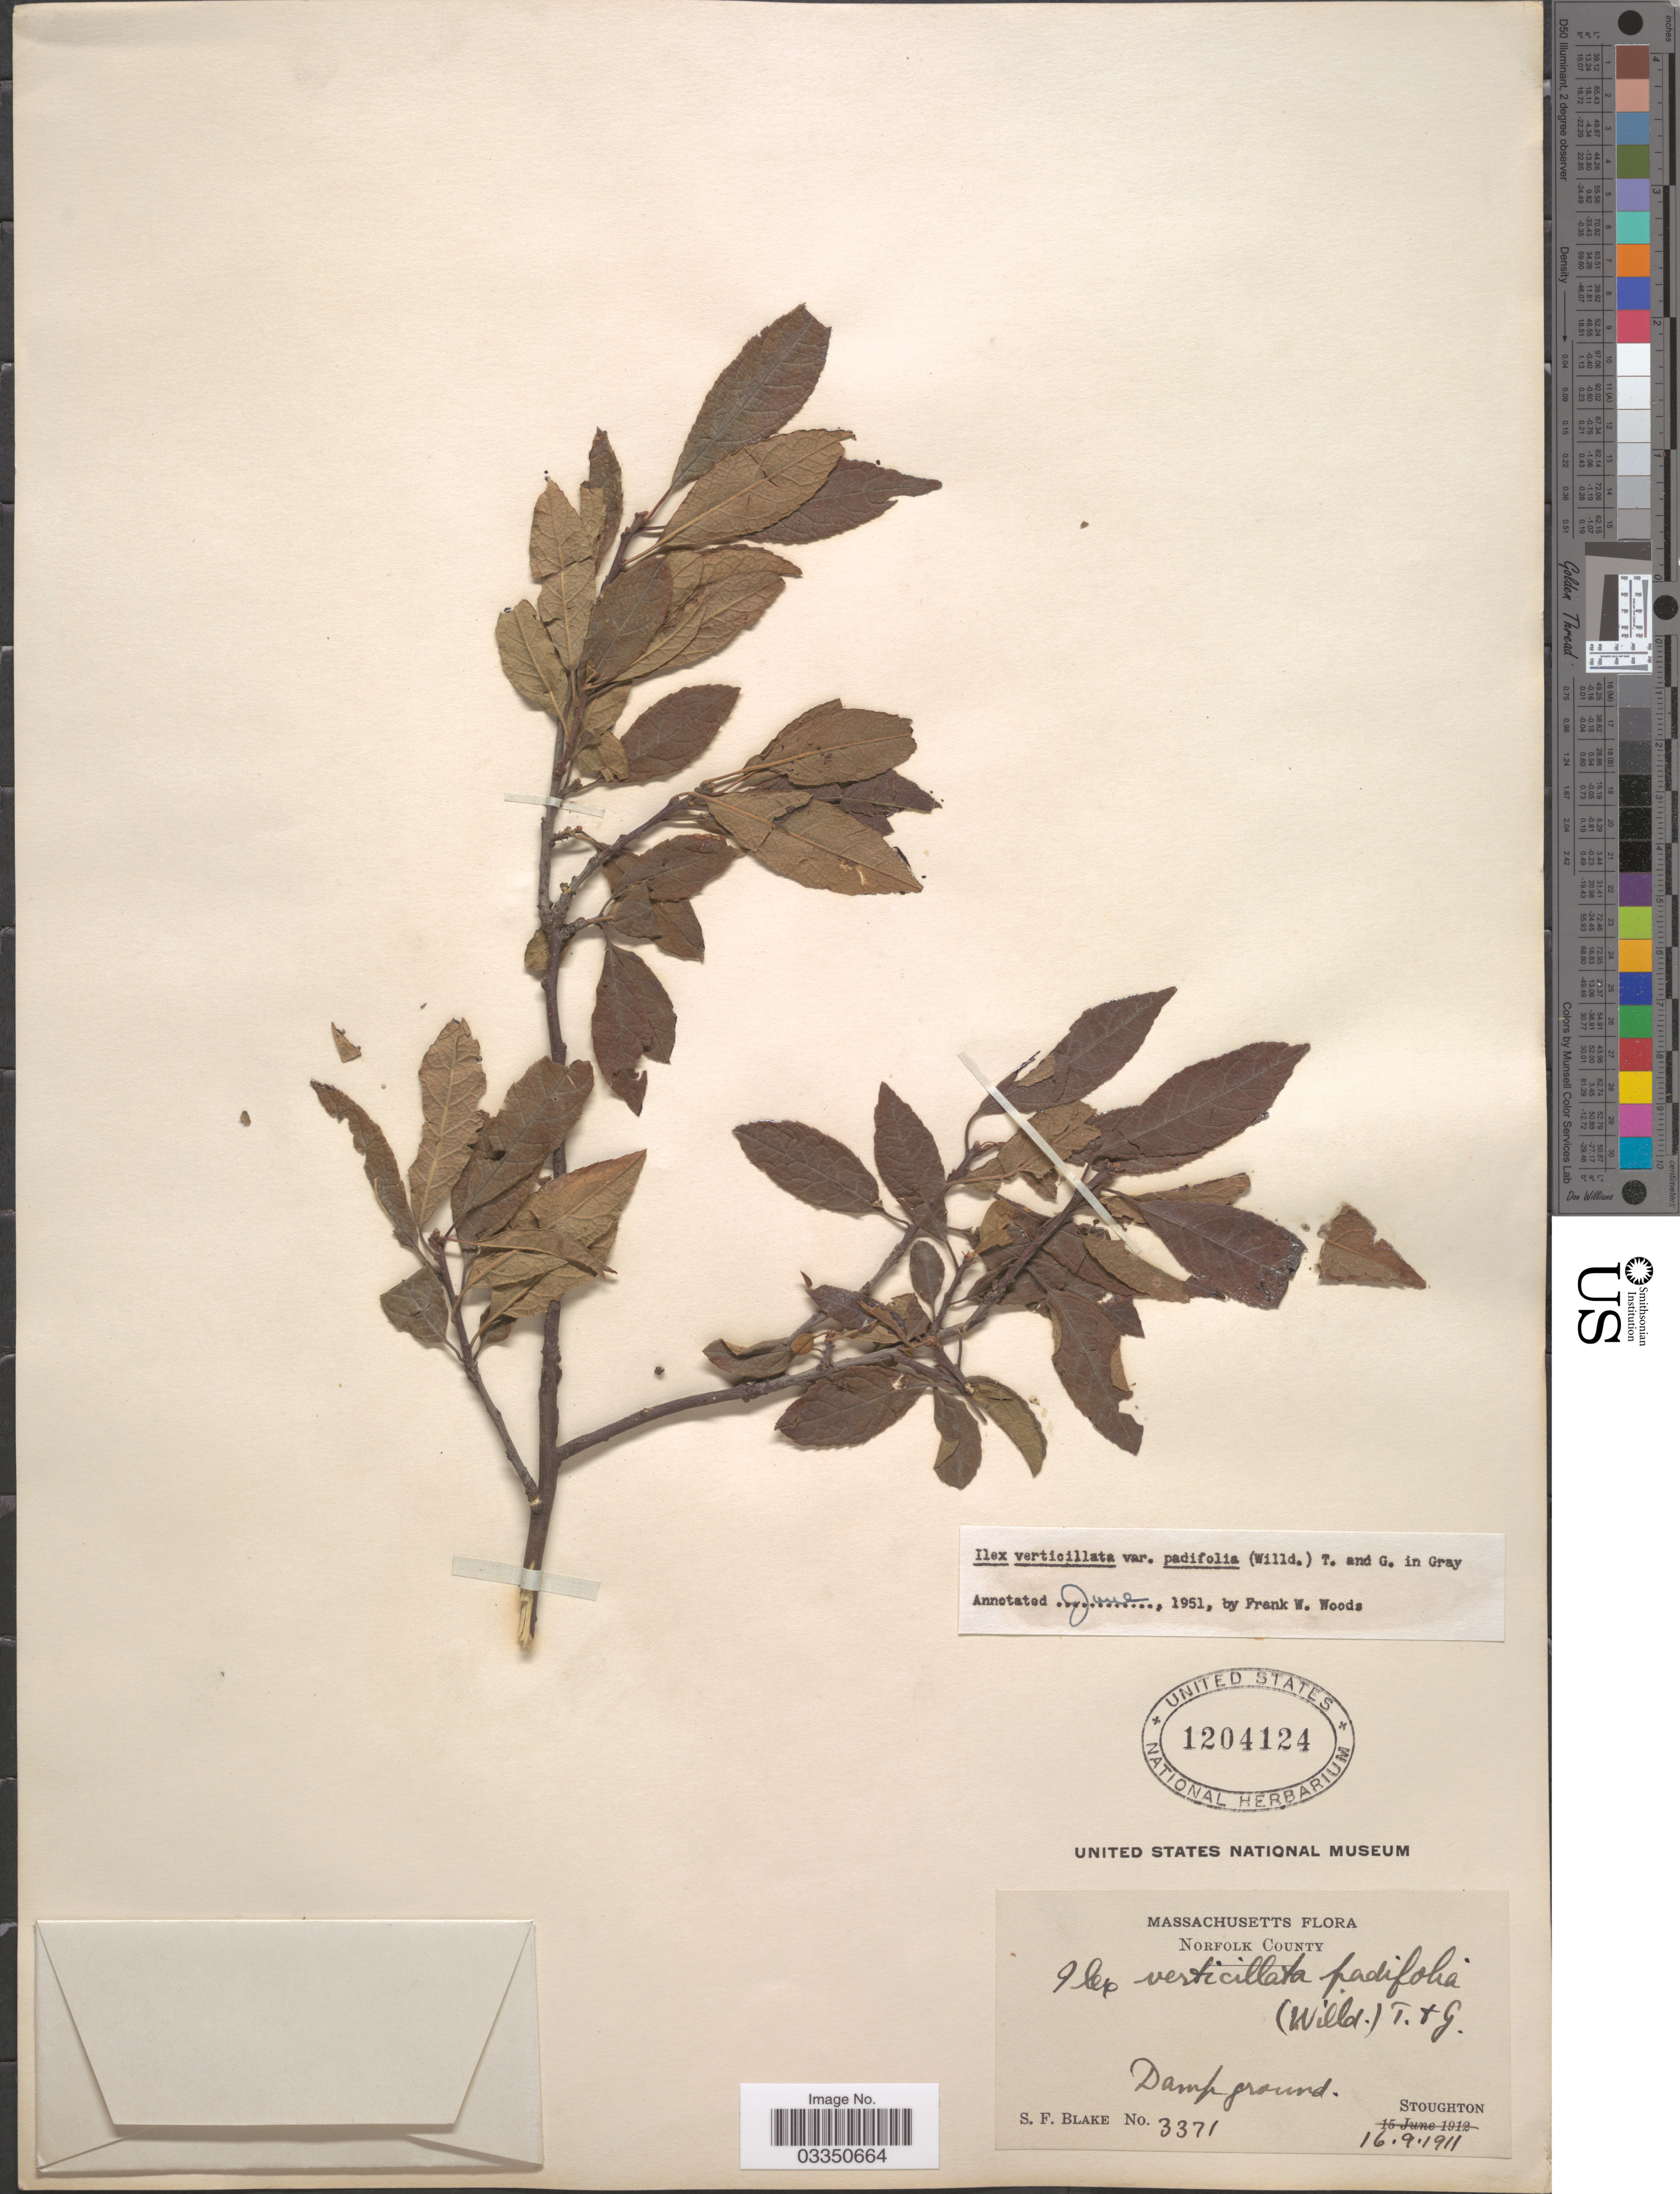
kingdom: Plantae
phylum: Tracheophyta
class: Magnoliopsida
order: Aquifoliales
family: Aquifoliaceae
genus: Ilex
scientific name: Ilex verticillata var. padifolia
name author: (Willd.) Torr. & A. Gray ex S. Watson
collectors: S. Blake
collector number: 3371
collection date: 1911-09-16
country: United States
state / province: Massachusetts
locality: Norfolk County. Stoughton.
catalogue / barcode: US 1204124